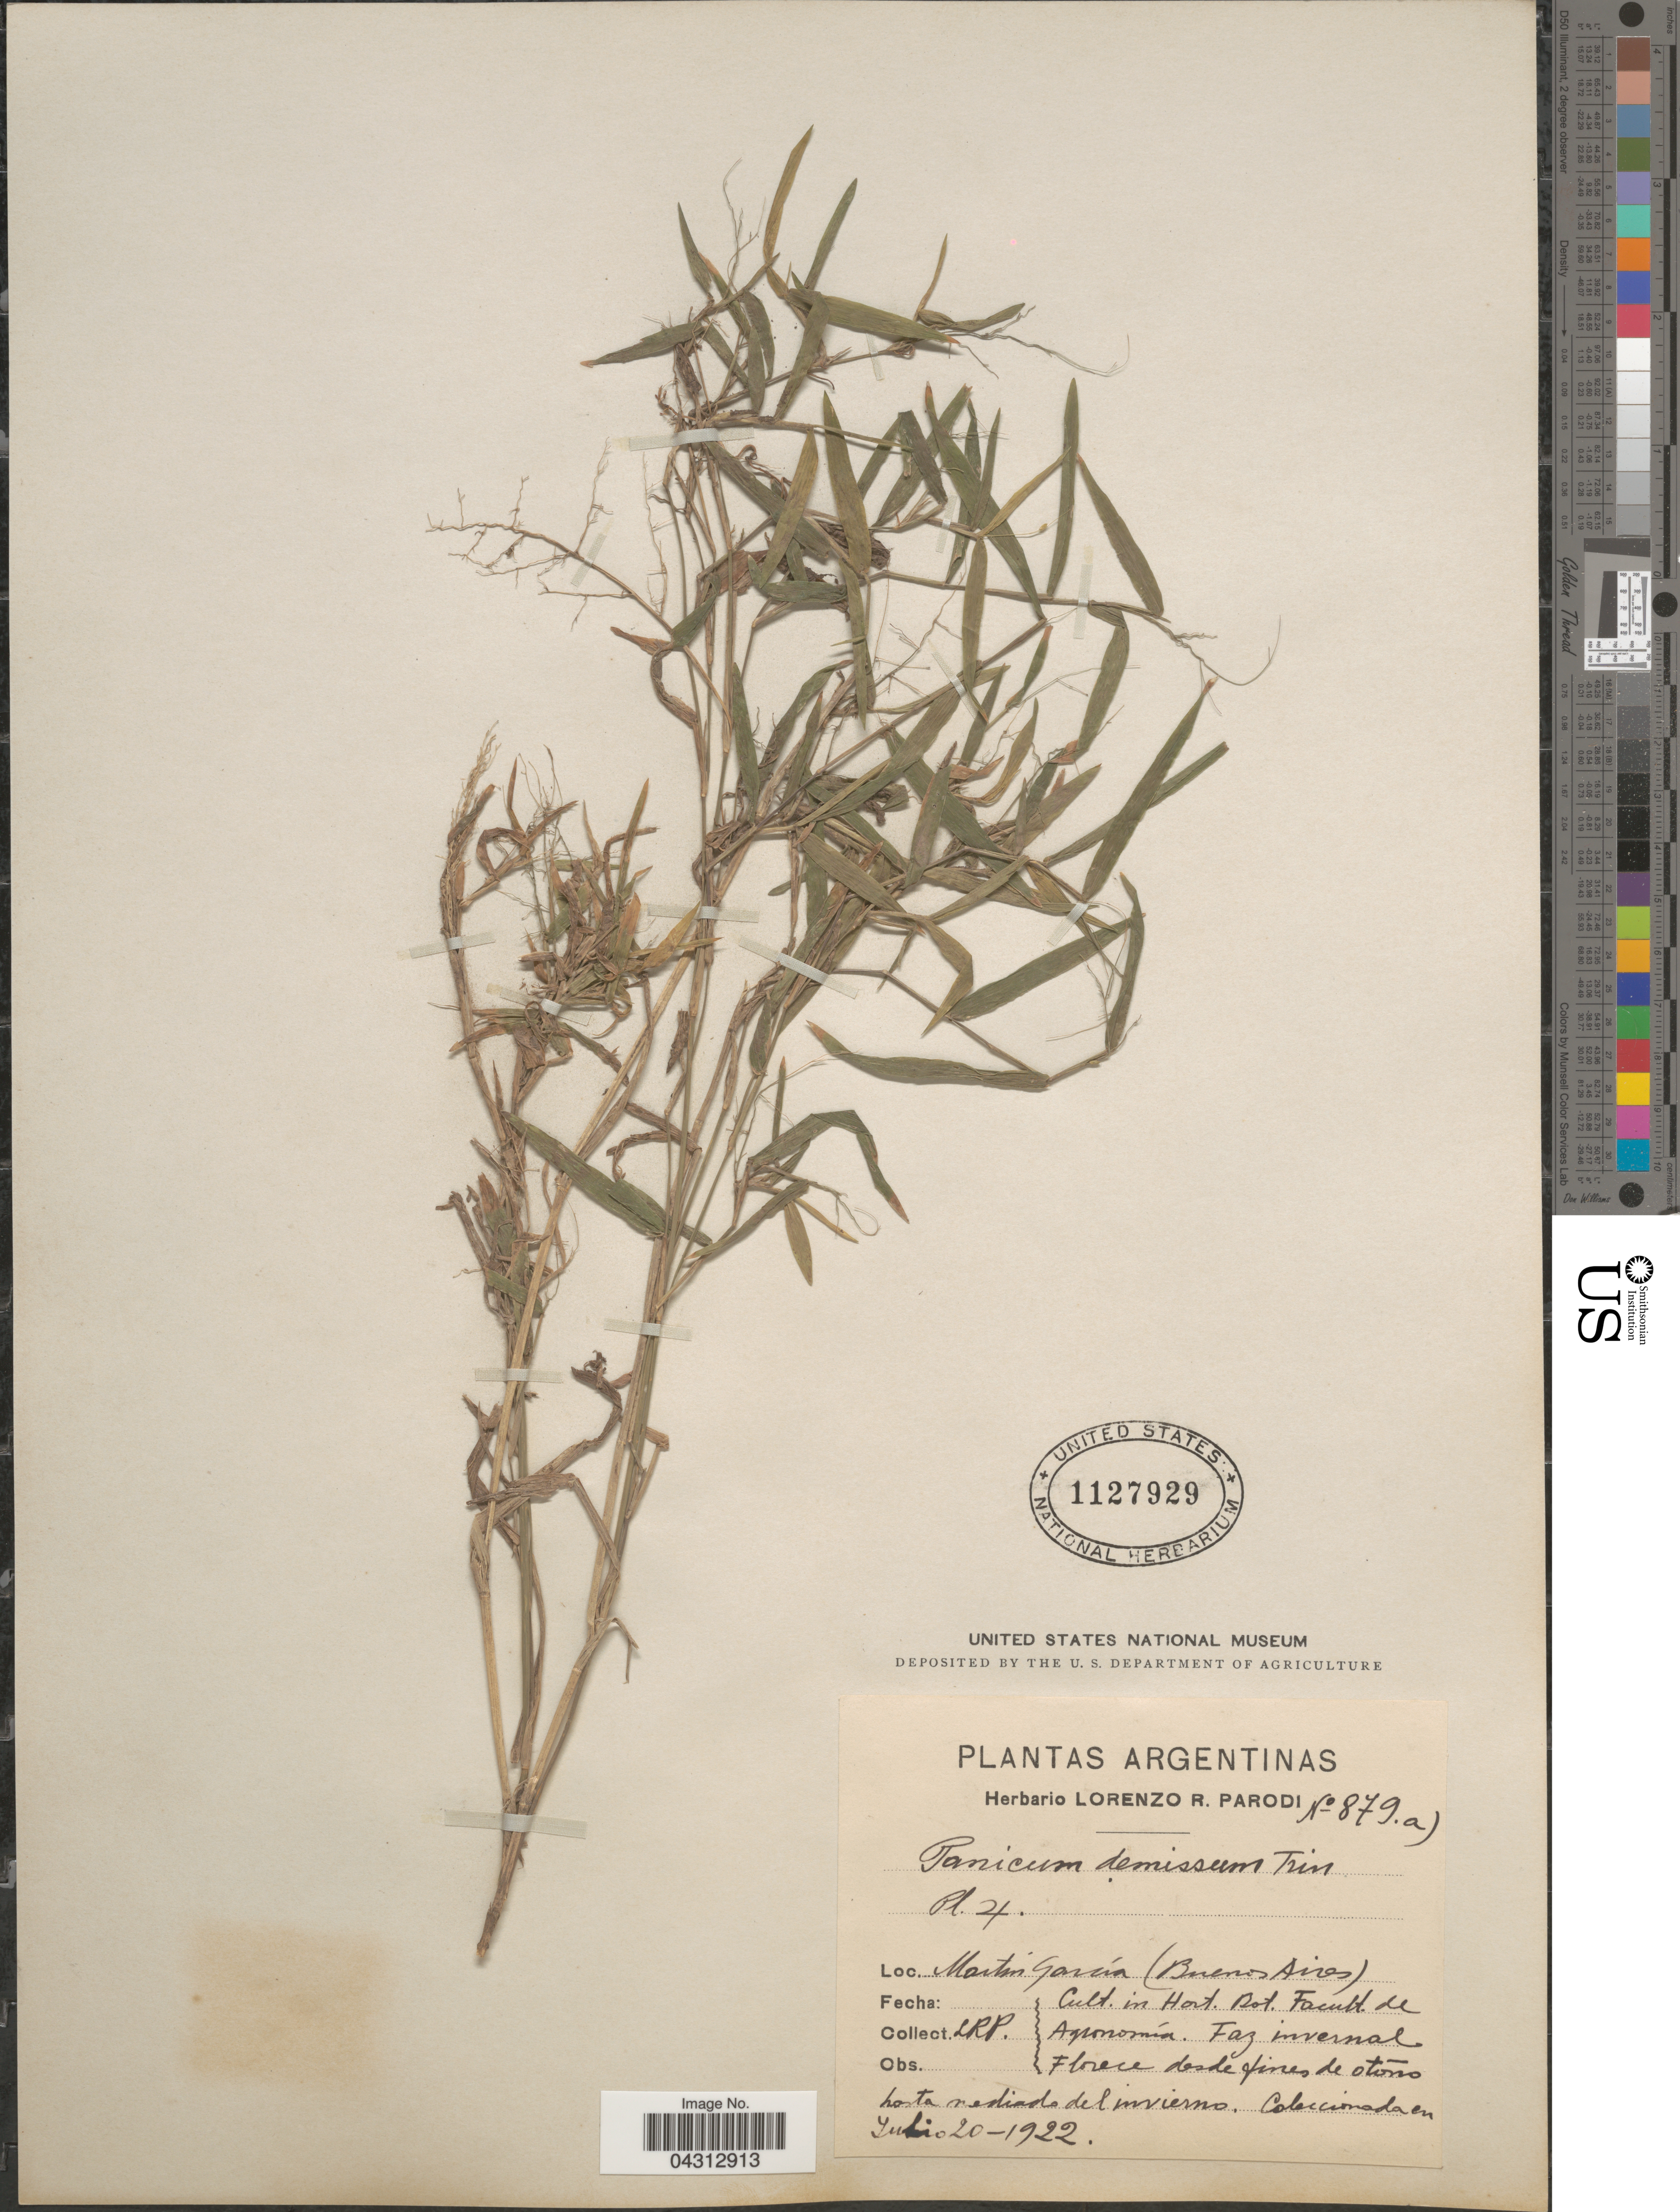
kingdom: Plantae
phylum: Tracheophyta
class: Liliopsida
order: Poales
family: Poaceae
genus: Dichanthelium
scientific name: Dichanthelium sabulorum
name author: (Lam.) Gould & C.A. Clark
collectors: L. R. Parodi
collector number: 879a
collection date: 1922-07-20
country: Argentina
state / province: Buenos Aires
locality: Martin García. Cult. in Hort. Bot. Facult. de Agronomía.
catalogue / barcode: US 1127929